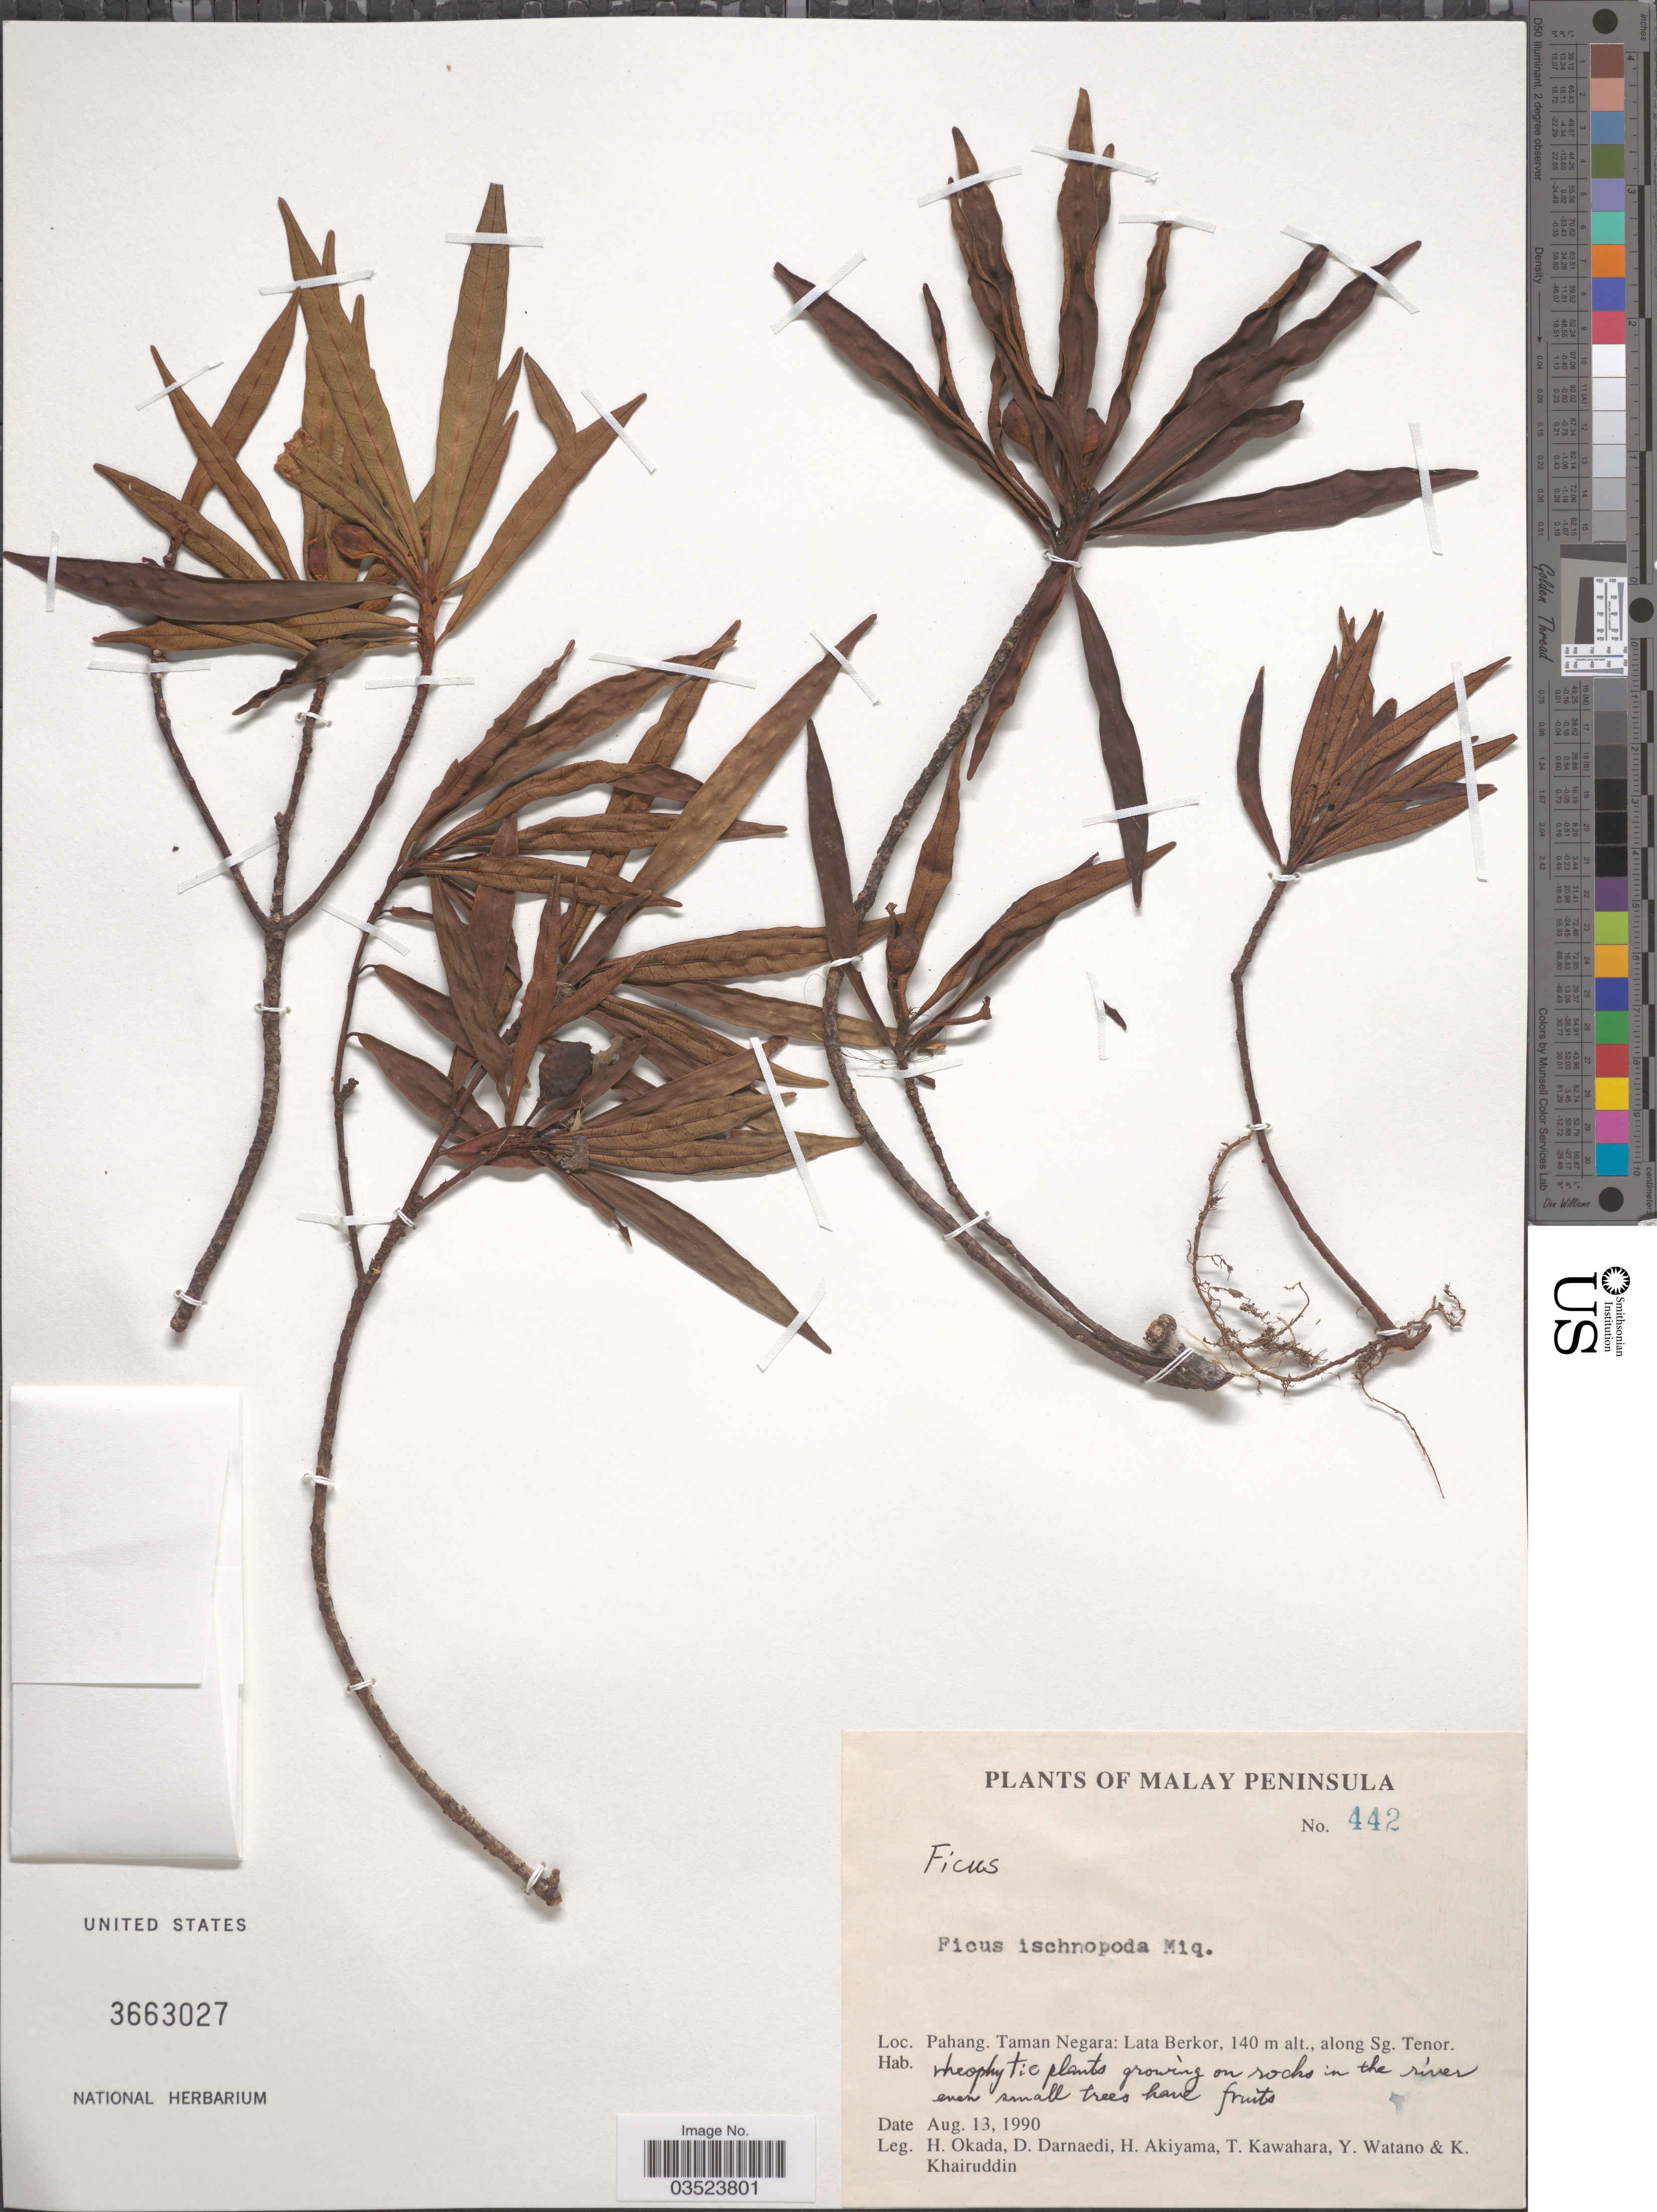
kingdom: Plantae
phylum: Tracheophyta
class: Magnoliopsida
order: Rosales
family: Moraceae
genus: Ficus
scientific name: Ficus ischnopoda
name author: Miq.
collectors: H. Okada, D. Darnaedi, H. Akiyama, T. Kawahara & et al.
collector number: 442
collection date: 1990-08-13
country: Malaysia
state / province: Pahang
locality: Malay Peninsula. Pahang. Taman Negara: Lata Berkor, along Sg. Tenor.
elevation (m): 140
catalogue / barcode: US 3663027